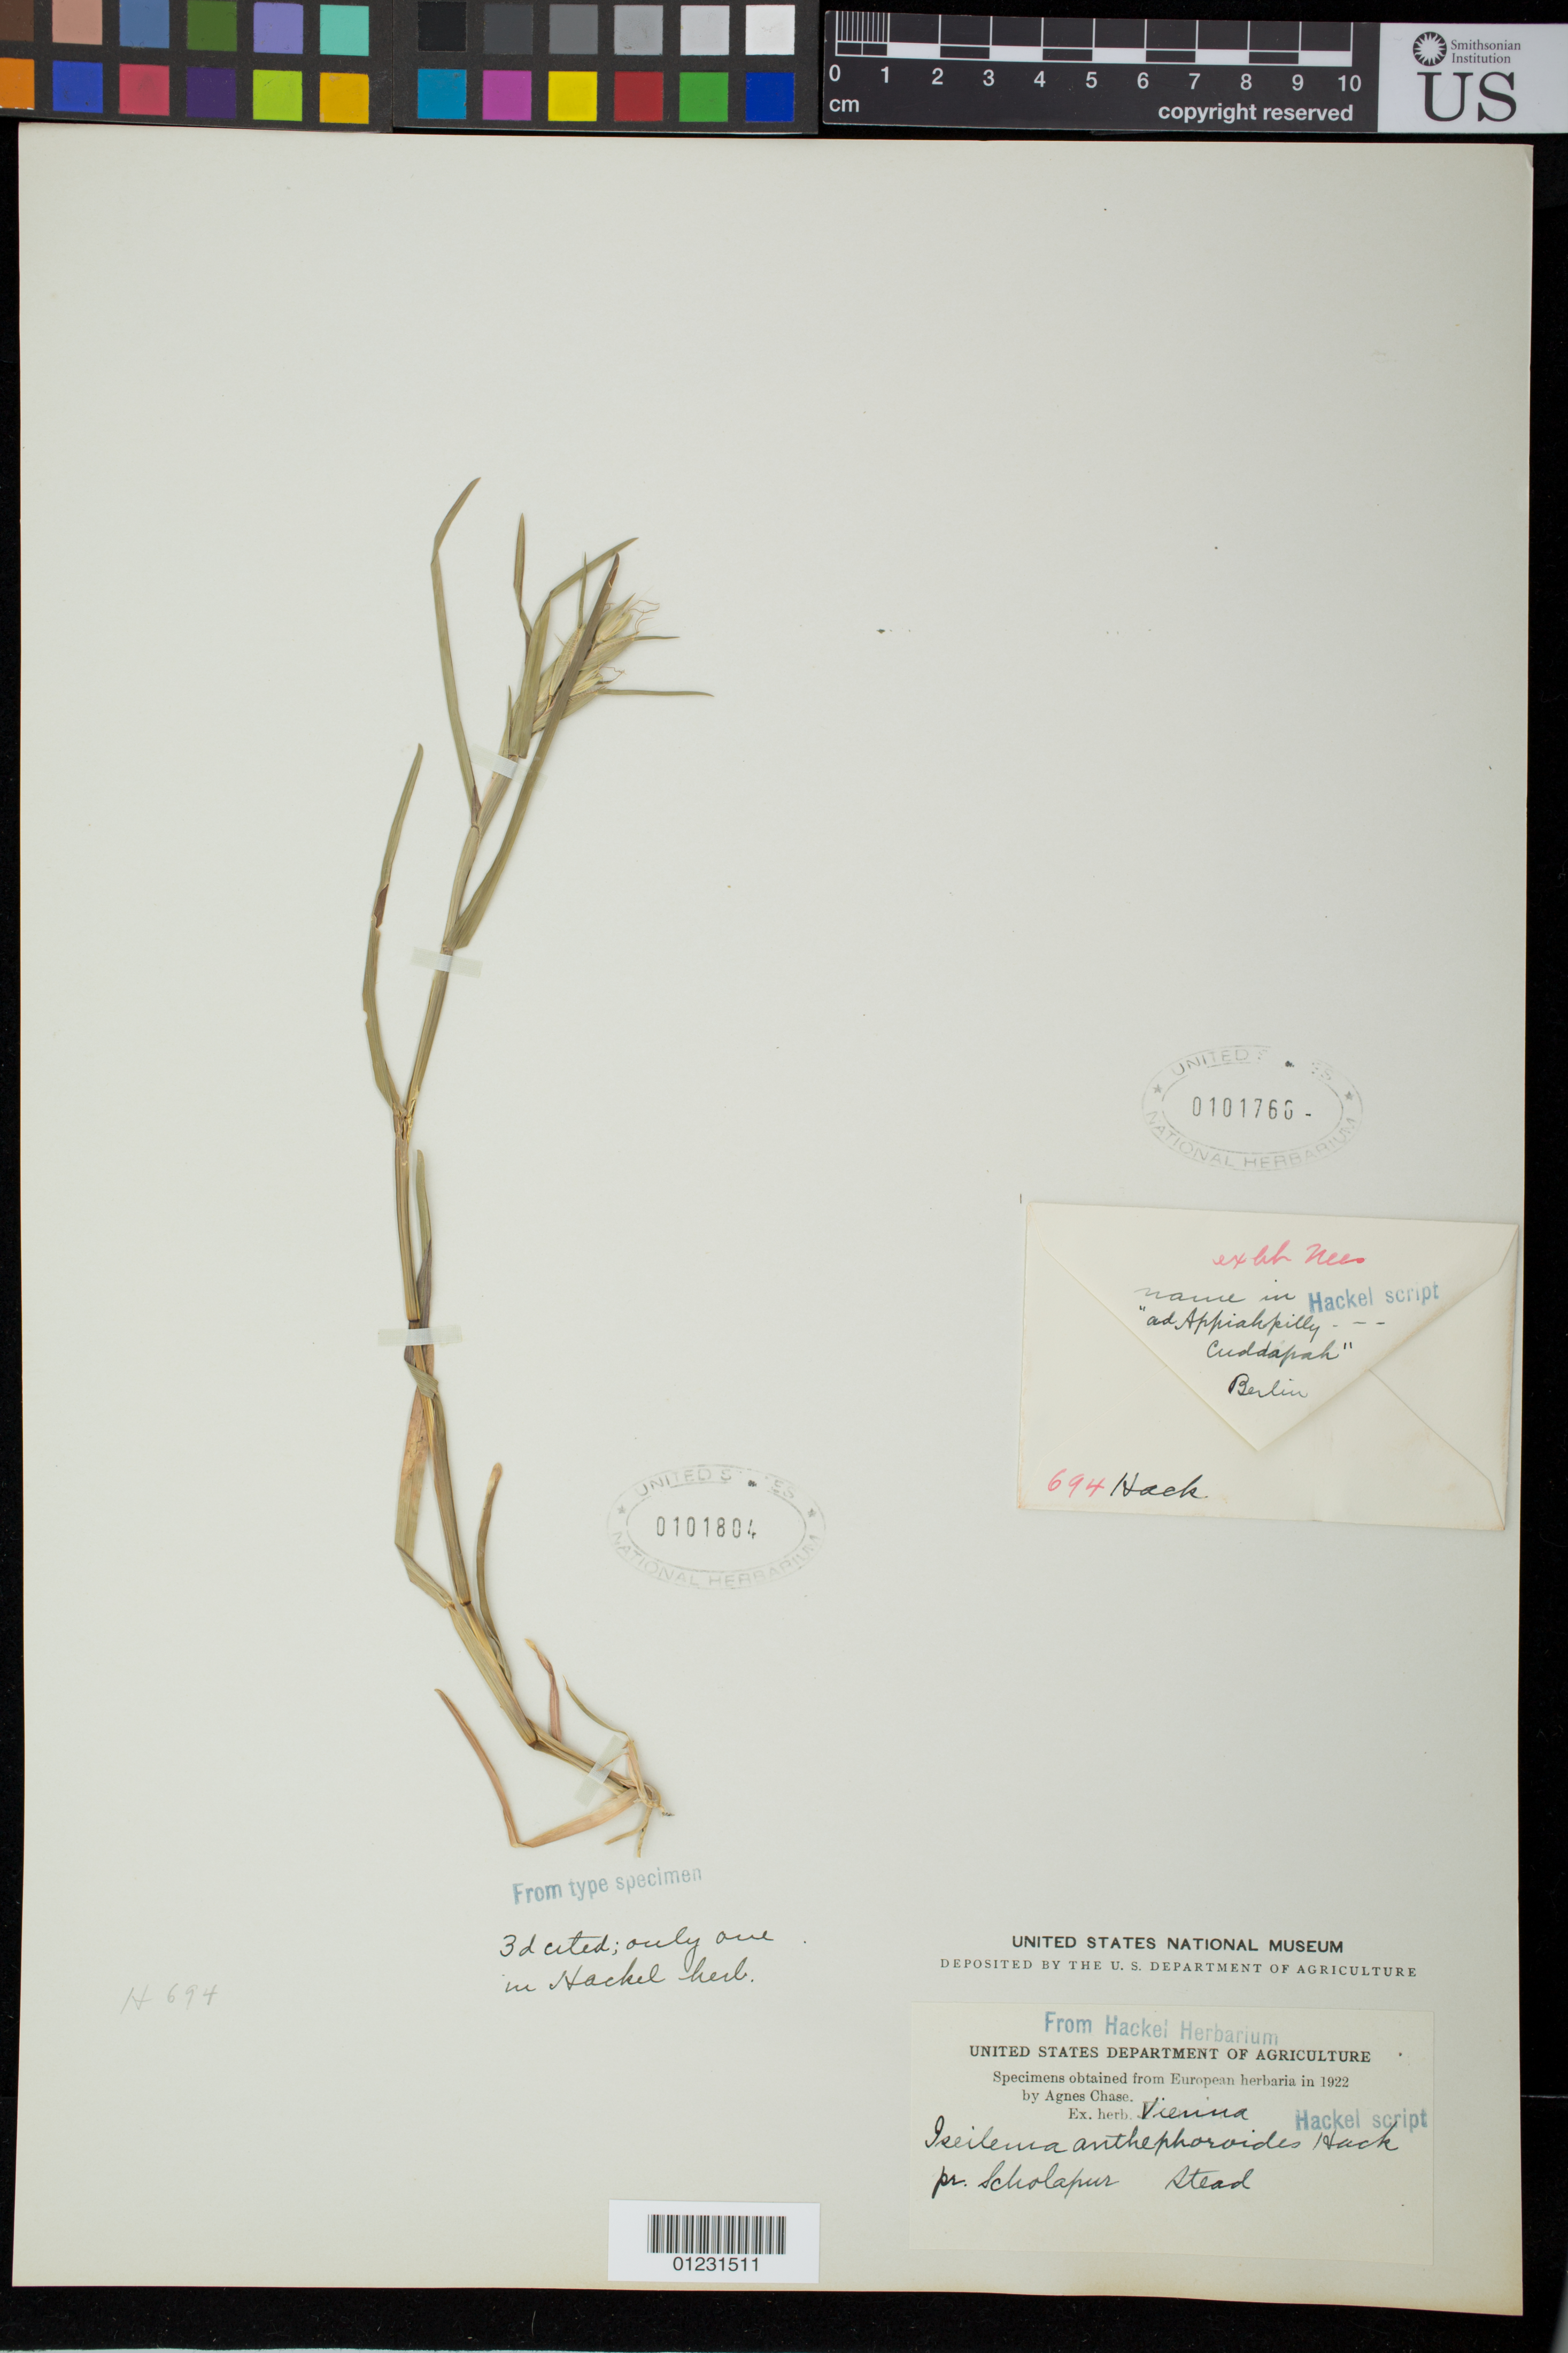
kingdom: Plantae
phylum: Tracheophyta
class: Liliopsida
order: Poales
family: Poaceae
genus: Iseilema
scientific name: Iseilema anthephoroides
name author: Hack.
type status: Syntype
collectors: A. Stead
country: India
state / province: Maharashtra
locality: Scholapur.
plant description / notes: Fragmentary material of type specimen ex herb. Hackel.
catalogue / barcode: US 101804